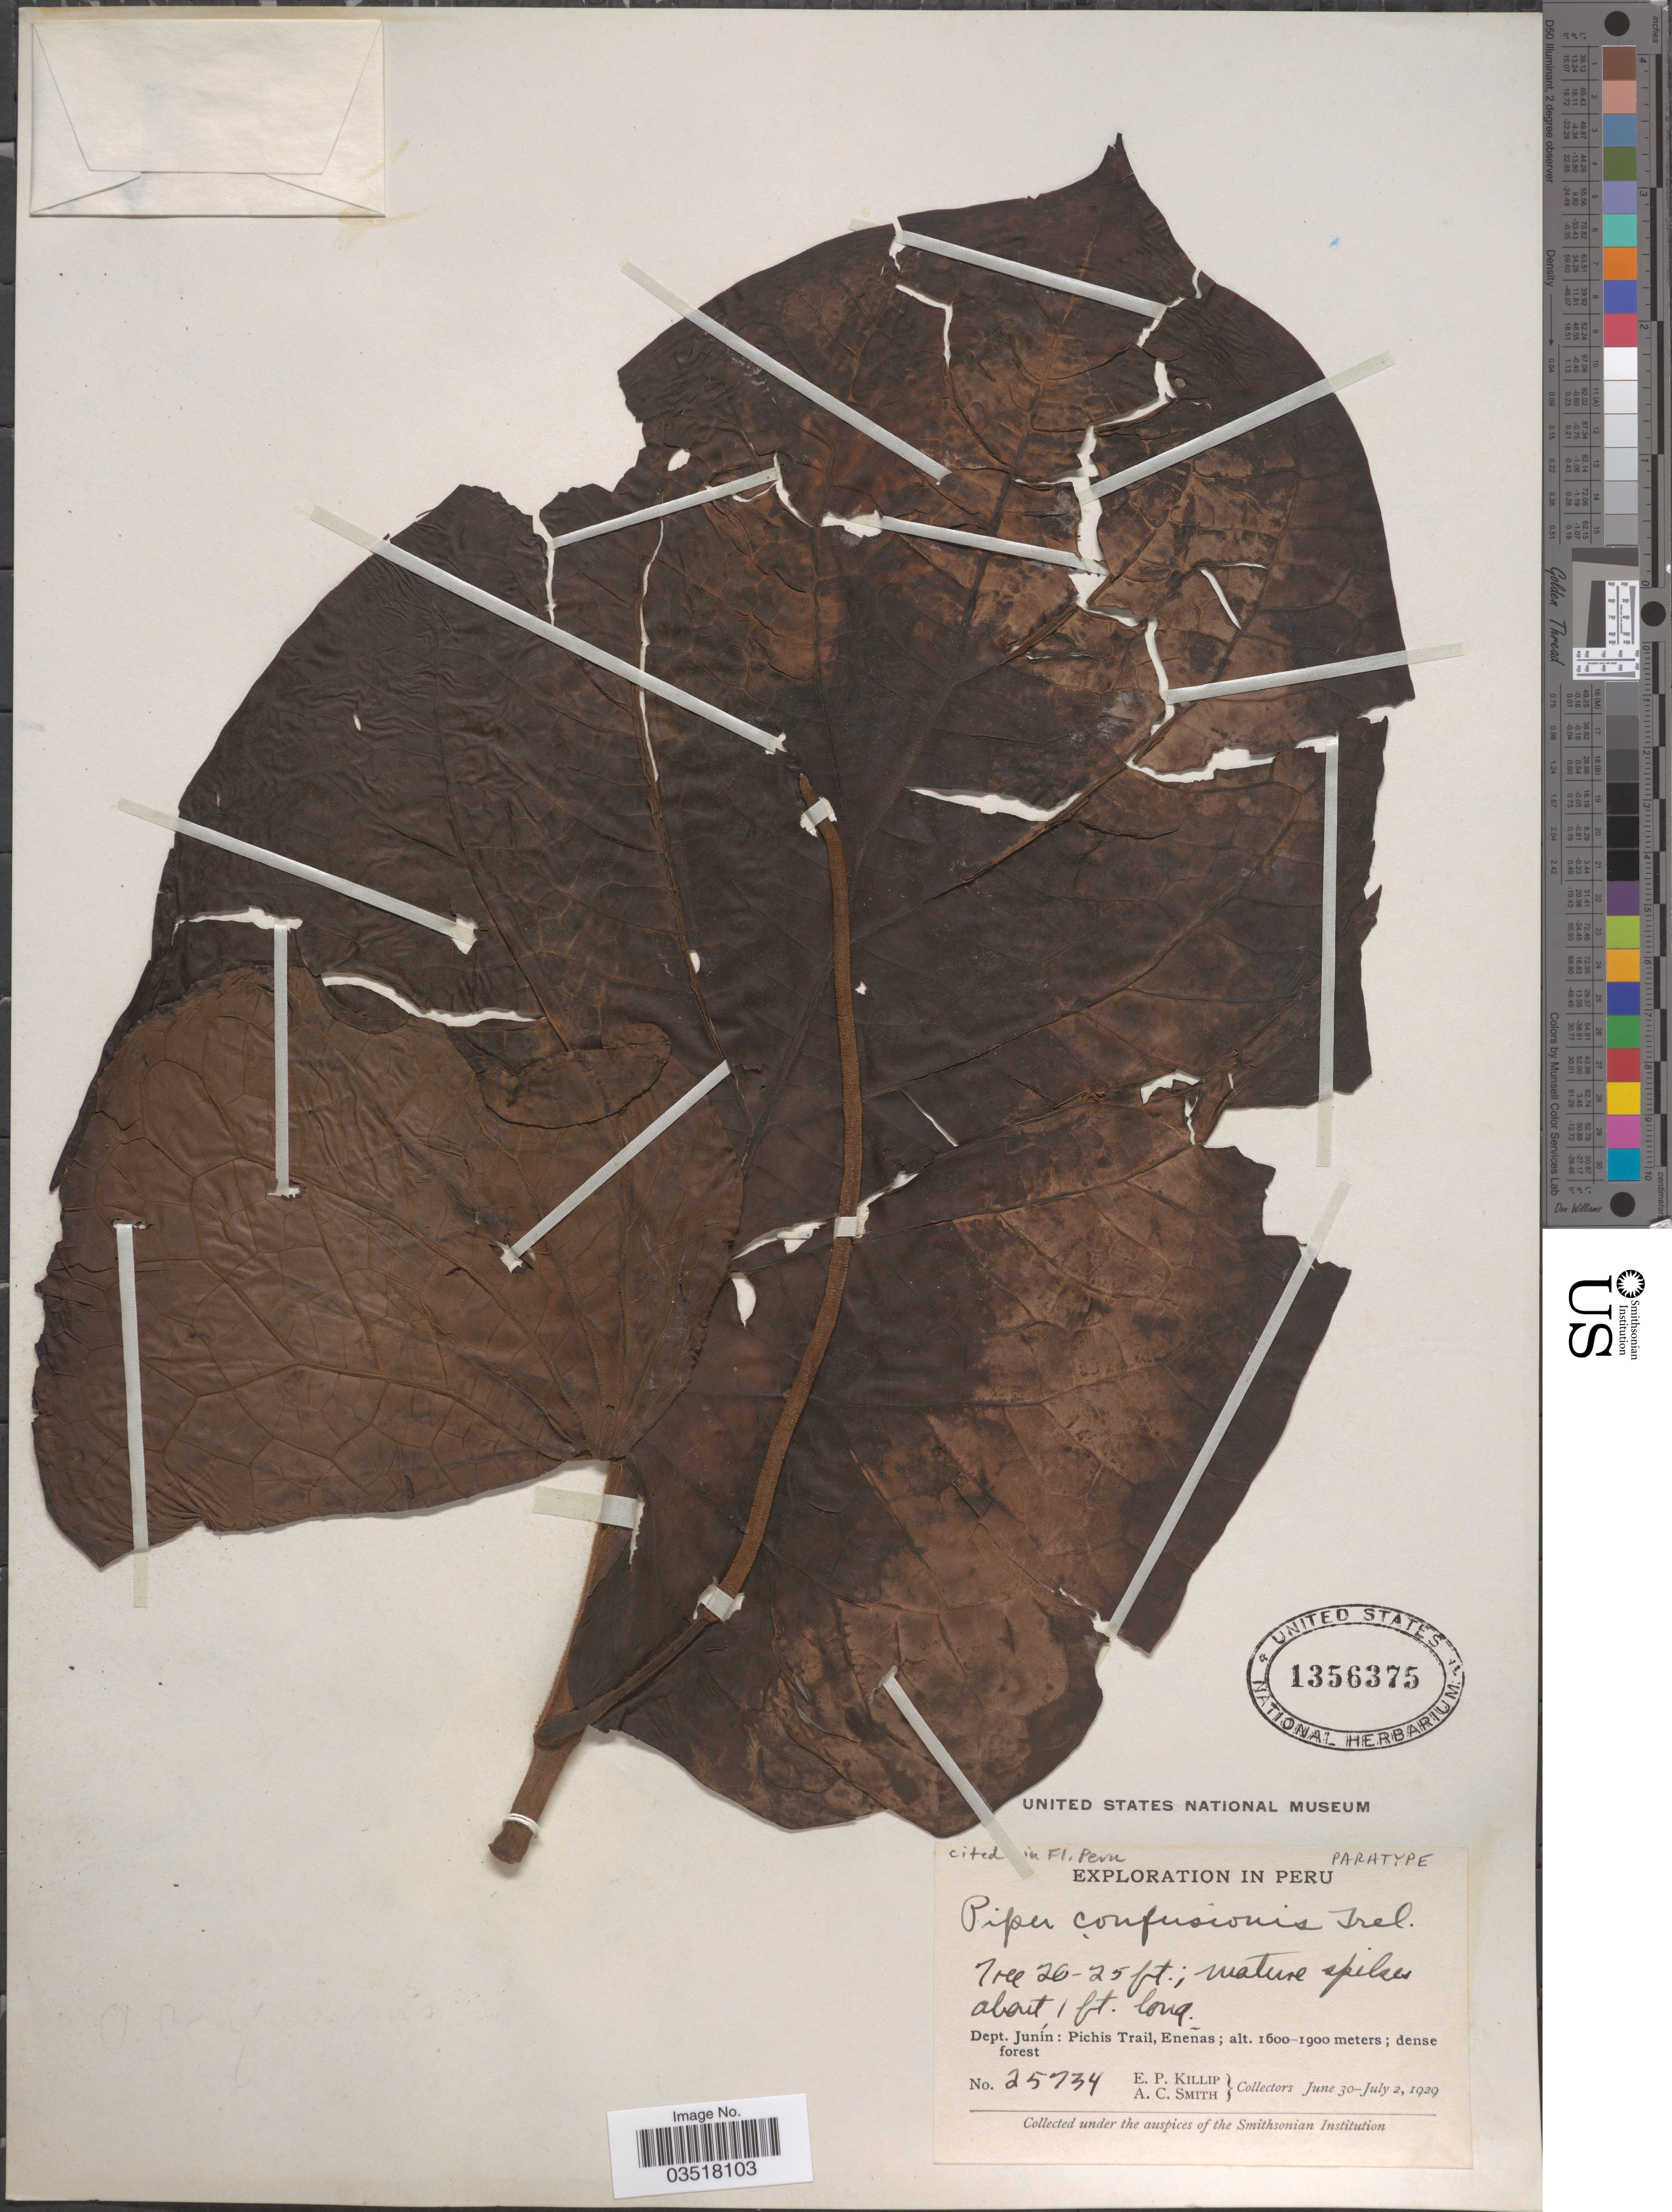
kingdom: Plantae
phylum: Tracheophyta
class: Magnoliopsida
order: Piperales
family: Piperaceae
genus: Piper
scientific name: Piper confusionis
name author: Trel.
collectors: E. P. Killip & A. C. Smith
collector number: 25734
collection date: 1929-06-30/1929-07-02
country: Peru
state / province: Junín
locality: Dept. Junín: Pichis Trail, Eneñas.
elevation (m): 1600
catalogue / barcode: US 1356375